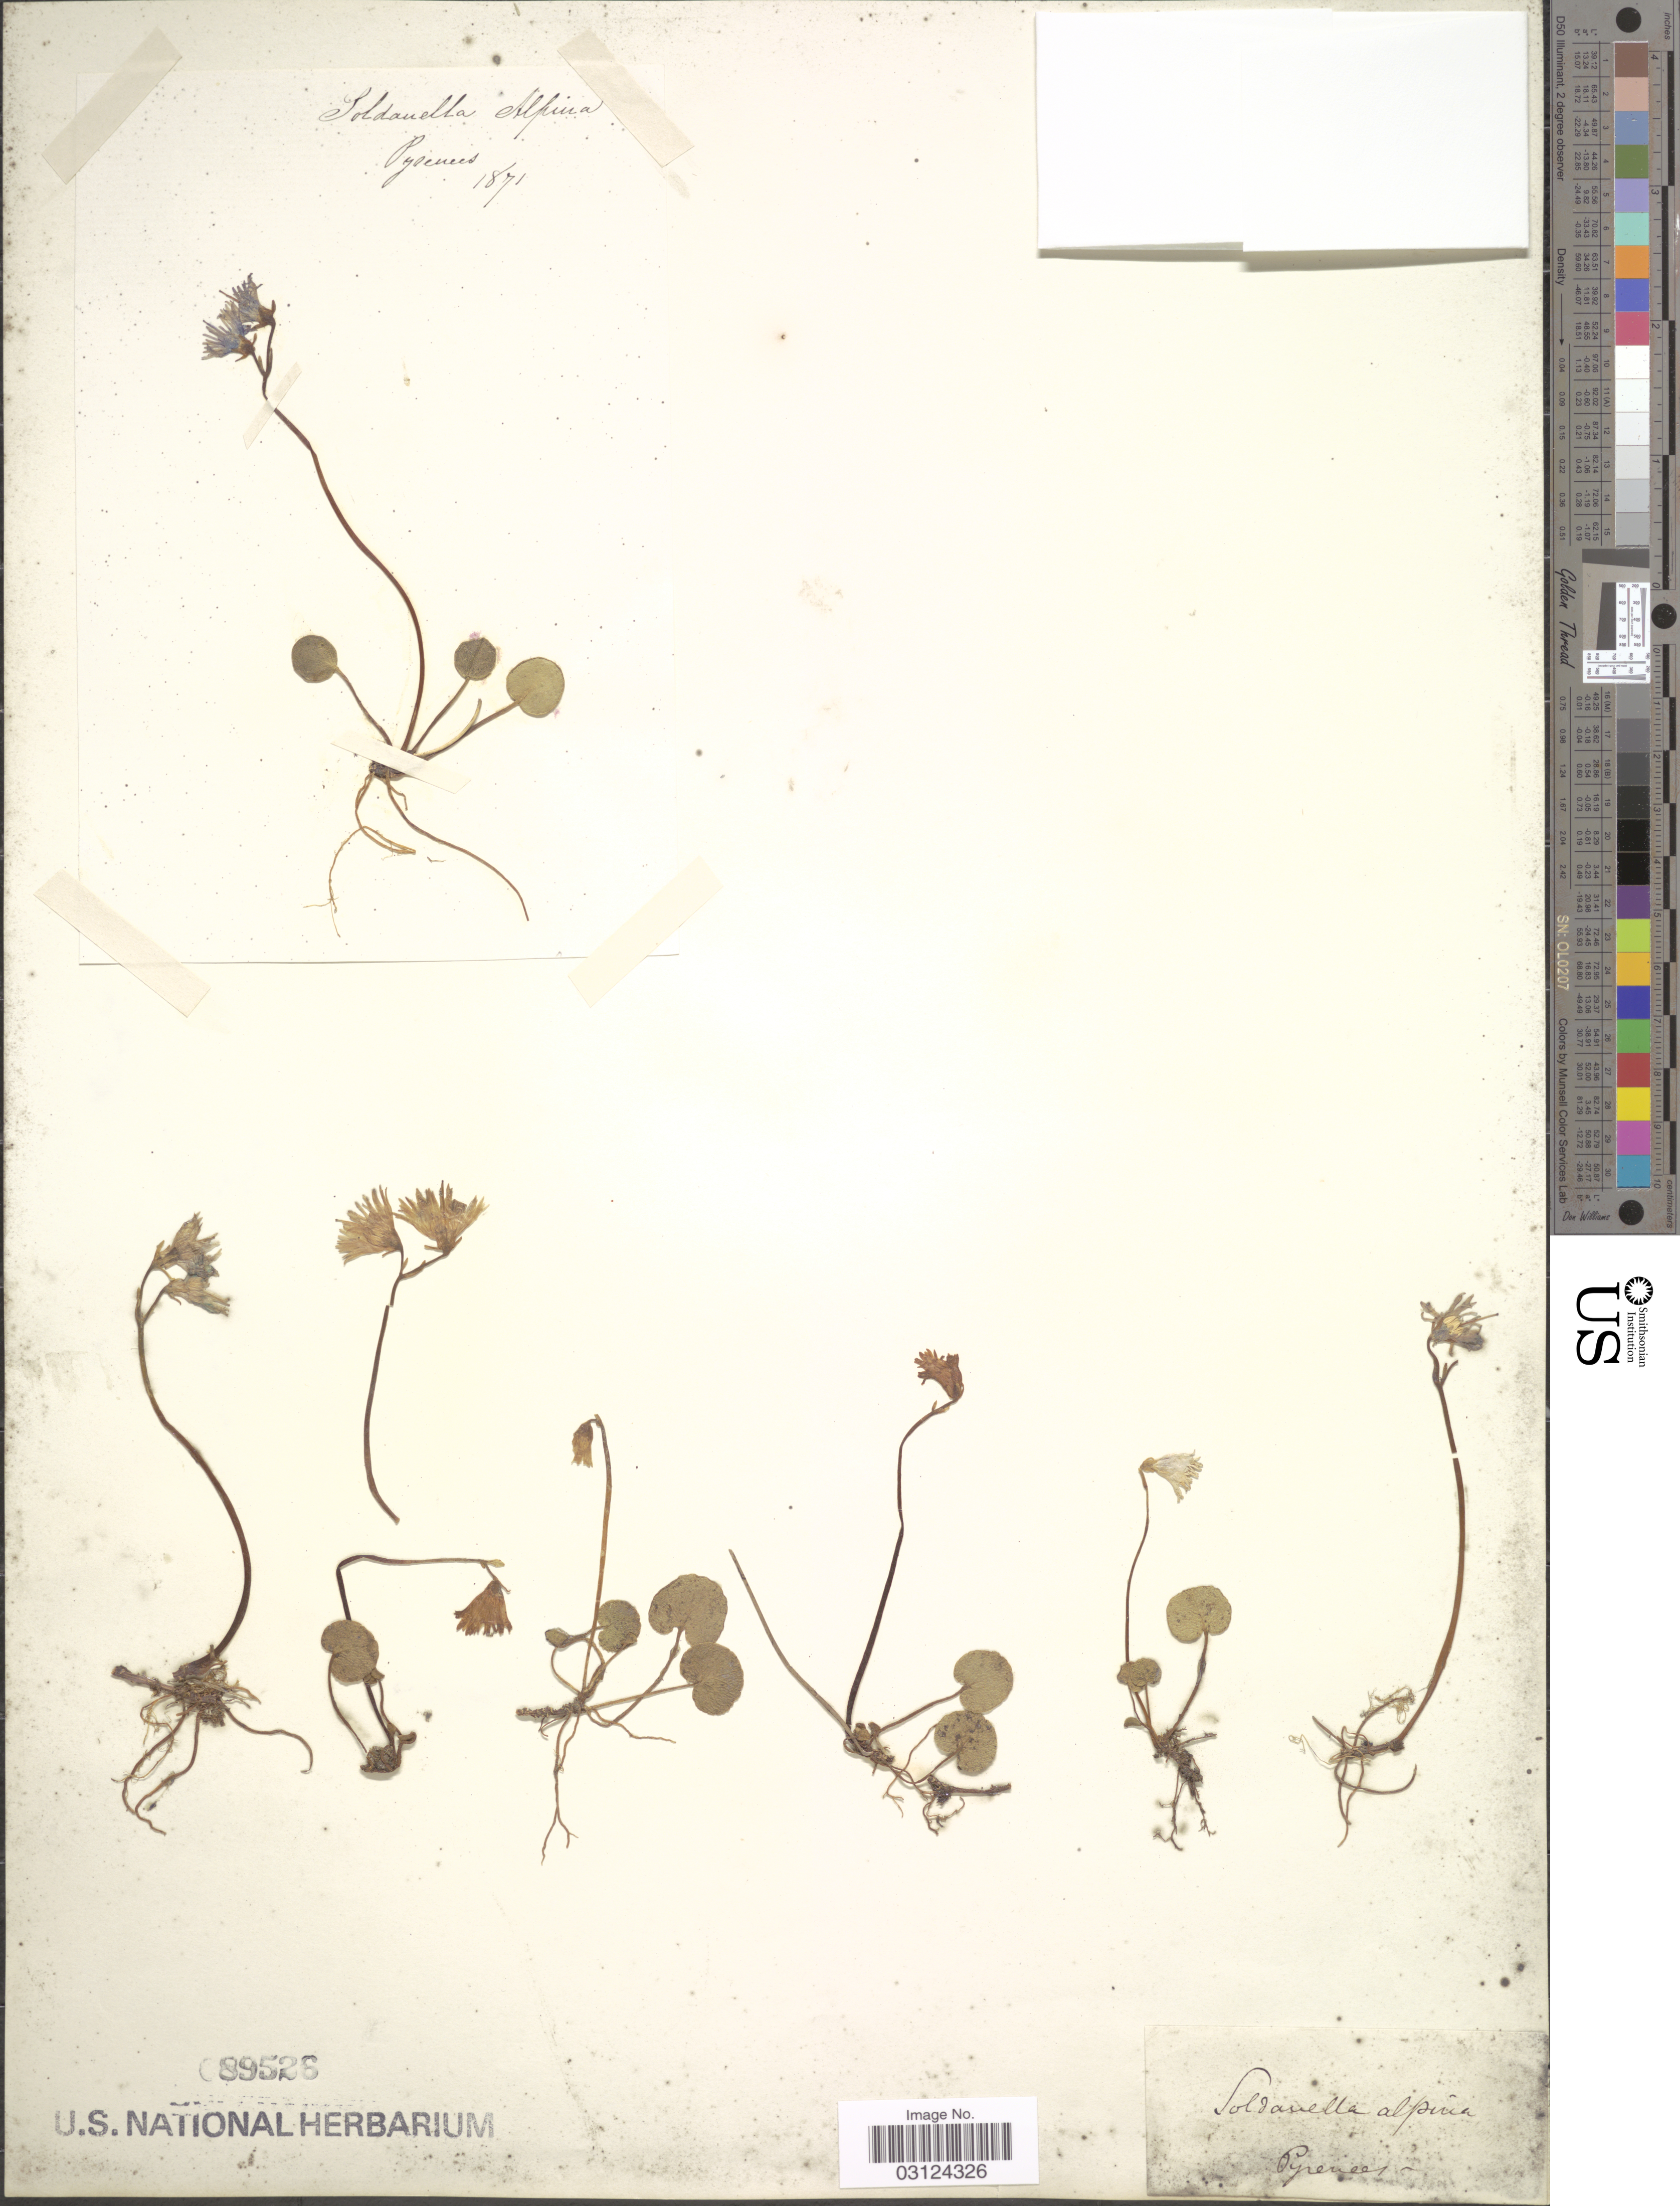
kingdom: Plantae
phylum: Tracheophyta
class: Magnoliopsida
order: Ericales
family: Primulaceae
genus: Soldanella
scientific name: Soldanella alpina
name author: L.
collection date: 1871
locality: Pyrenees.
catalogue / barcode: US 89526